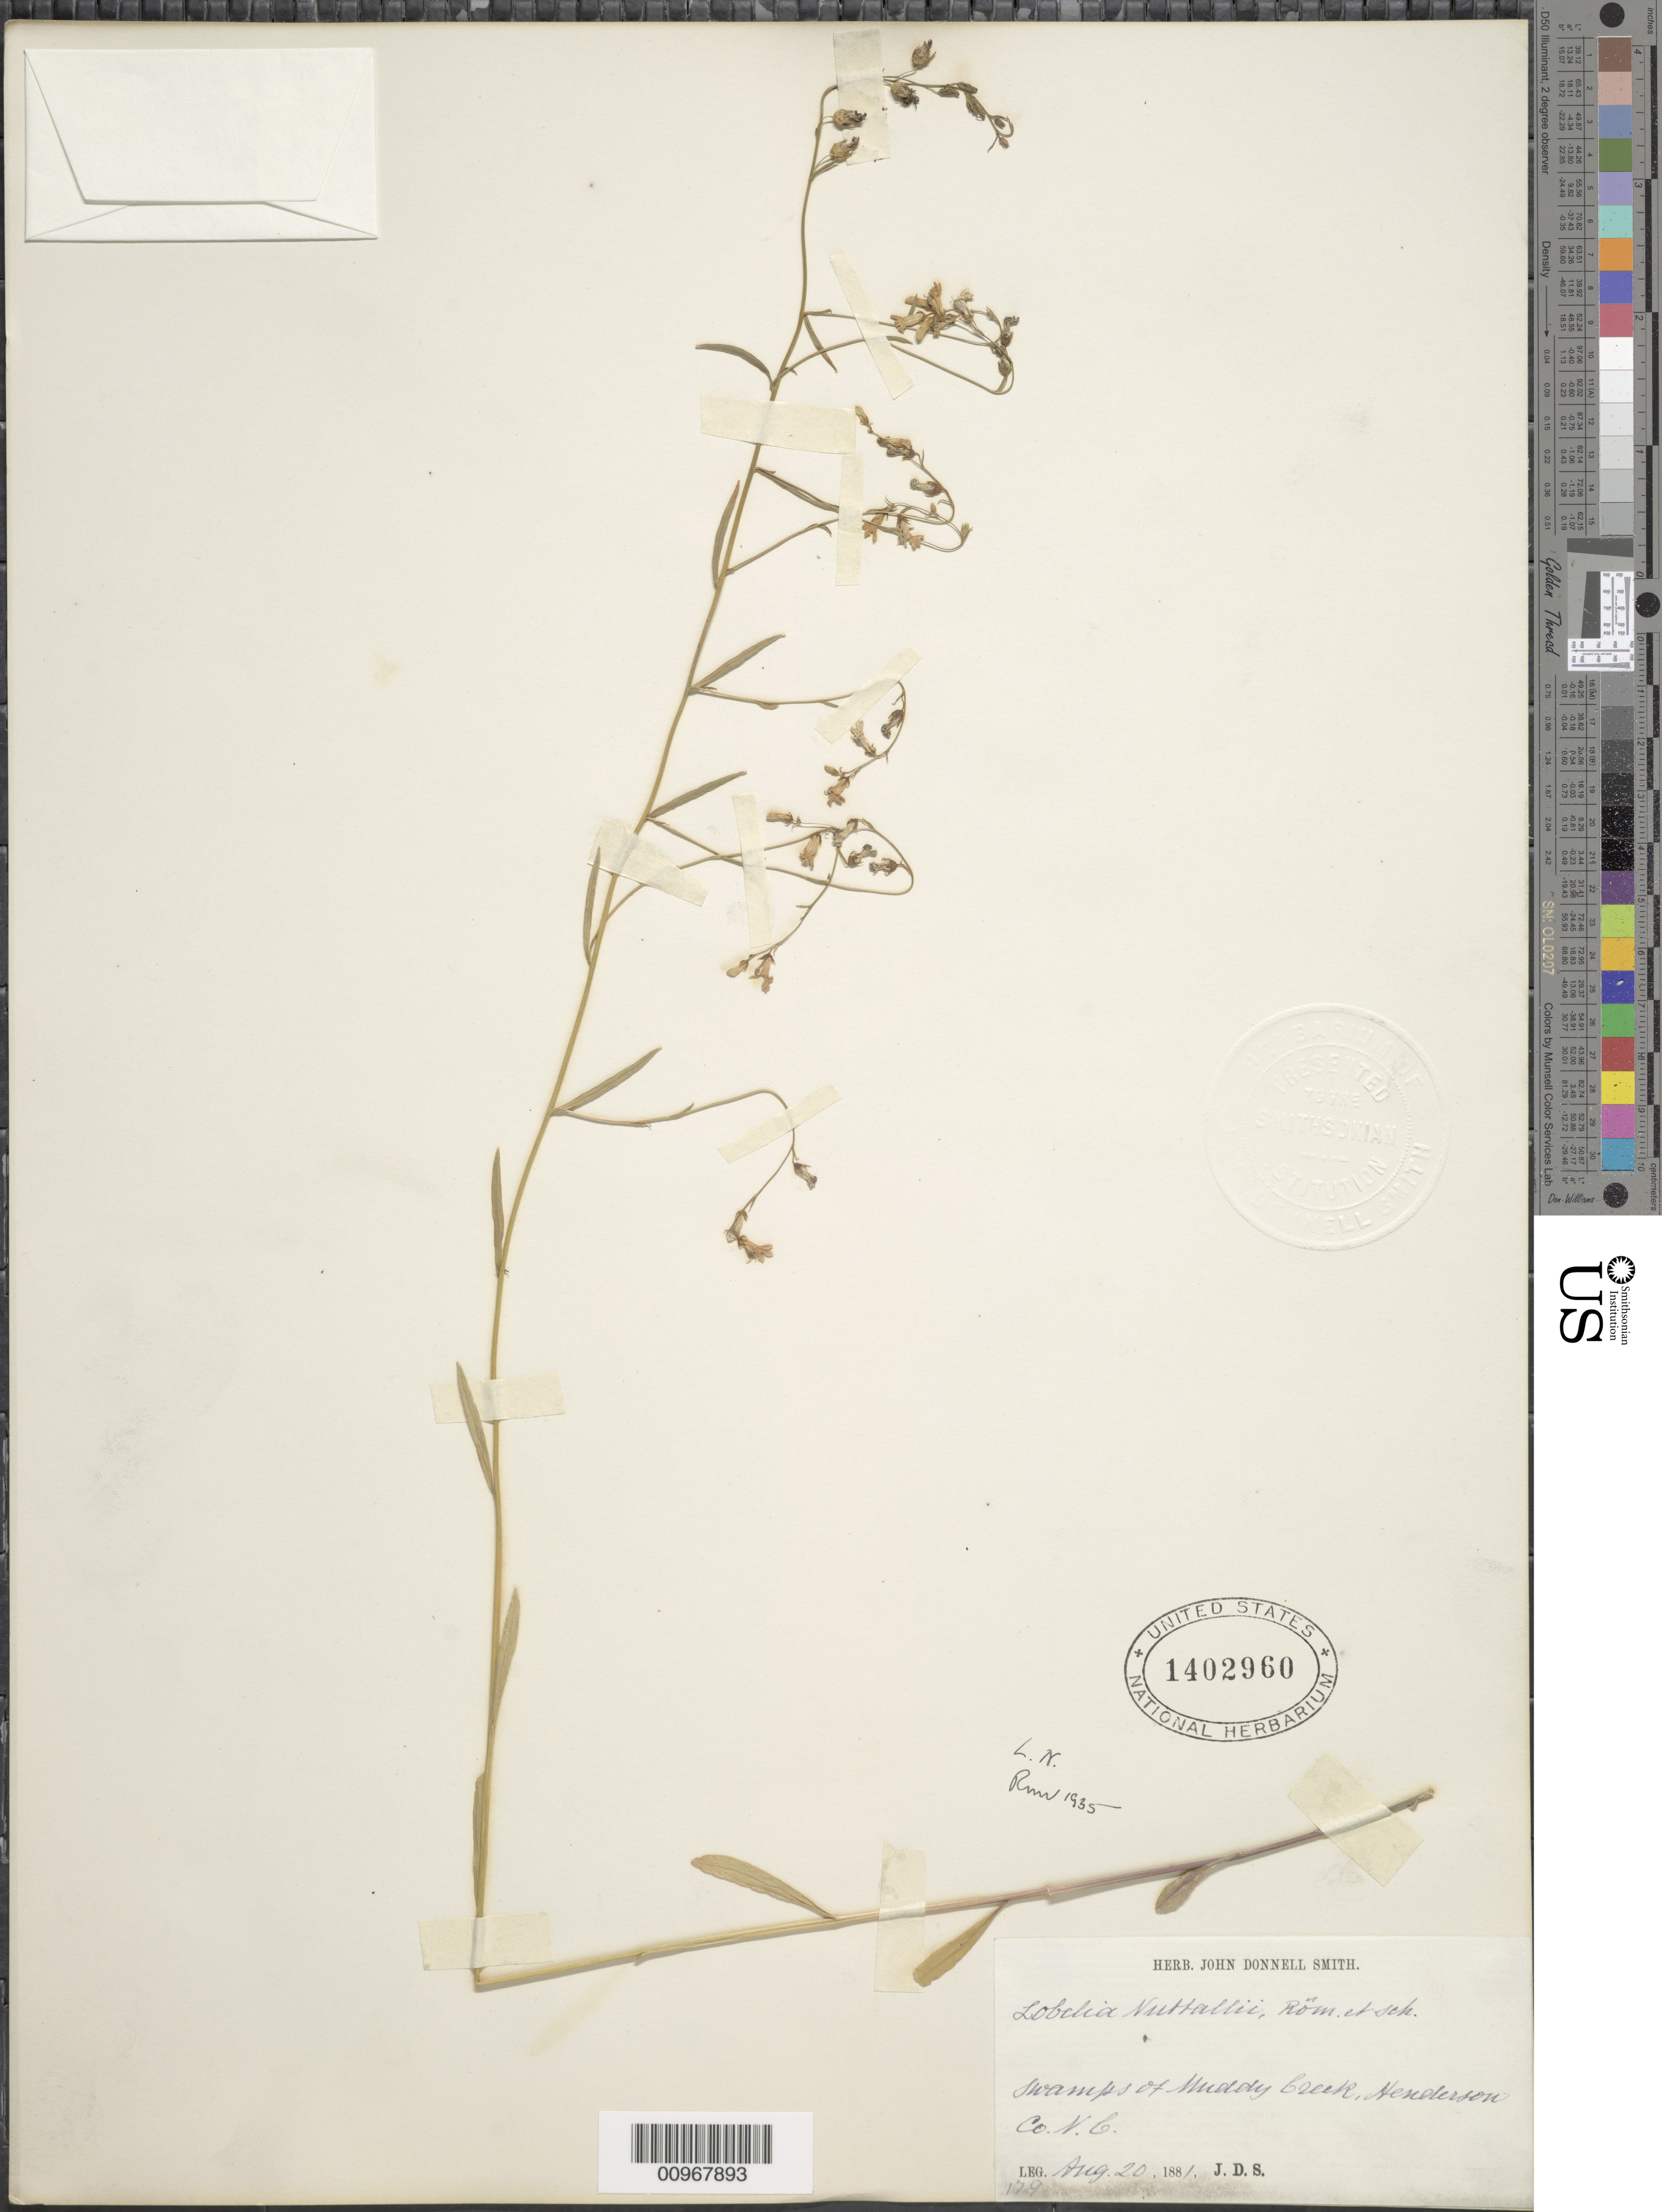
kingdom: Plantae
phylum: Tracheophyta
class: Magnoliopsida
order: Asterales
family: Campanulaceae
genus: Lobelia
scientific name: Lobelia nuttallii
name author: Schult.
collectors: J. Donnell Smith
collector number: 171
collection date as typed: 20 Aug 1881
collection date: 1881-08-20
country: United States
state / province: North Carolina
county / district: Henderson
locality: Muddy creek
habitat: swamps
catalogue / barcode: US 1402960